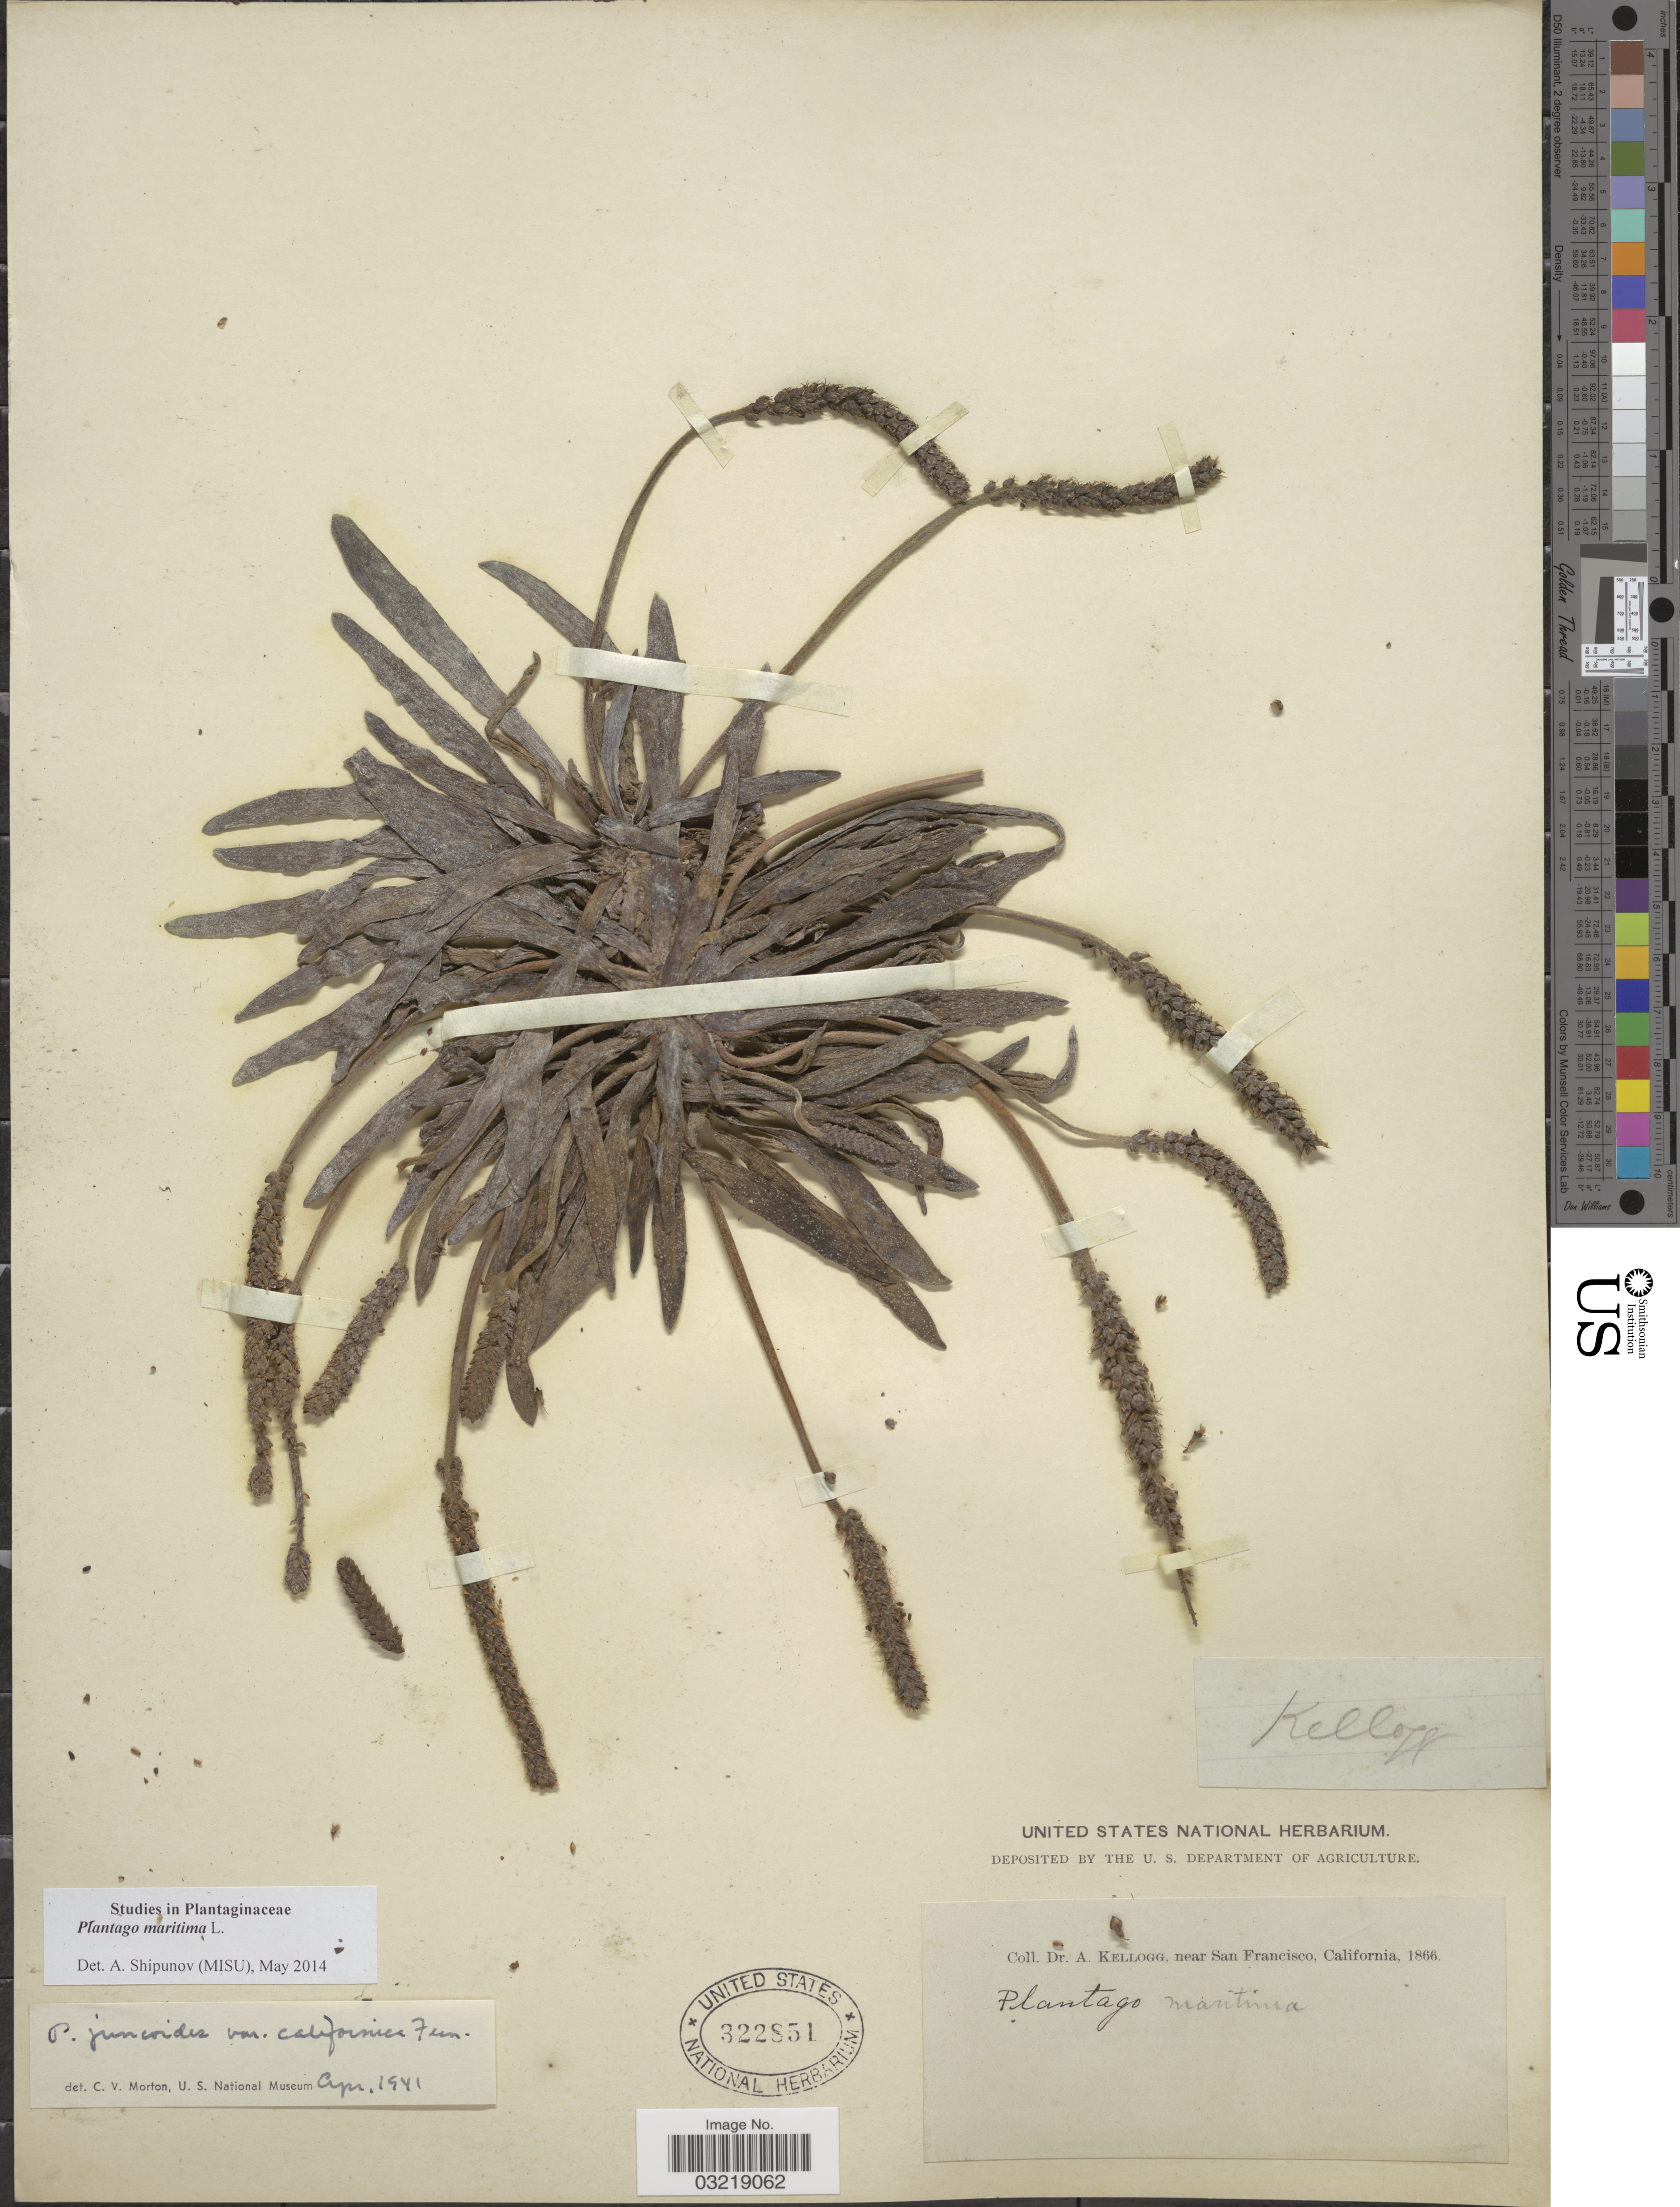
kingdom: Plantae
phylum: Tracheophyta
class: Magnoliopsida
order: Lamiales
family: Plantaginaceae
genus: Plantago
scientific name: Plantago maritima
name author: L.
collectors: A. Kellogg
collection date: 1866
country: United States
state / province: California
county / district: San Francisco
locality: Near San Francisco.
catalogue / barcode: US 322851